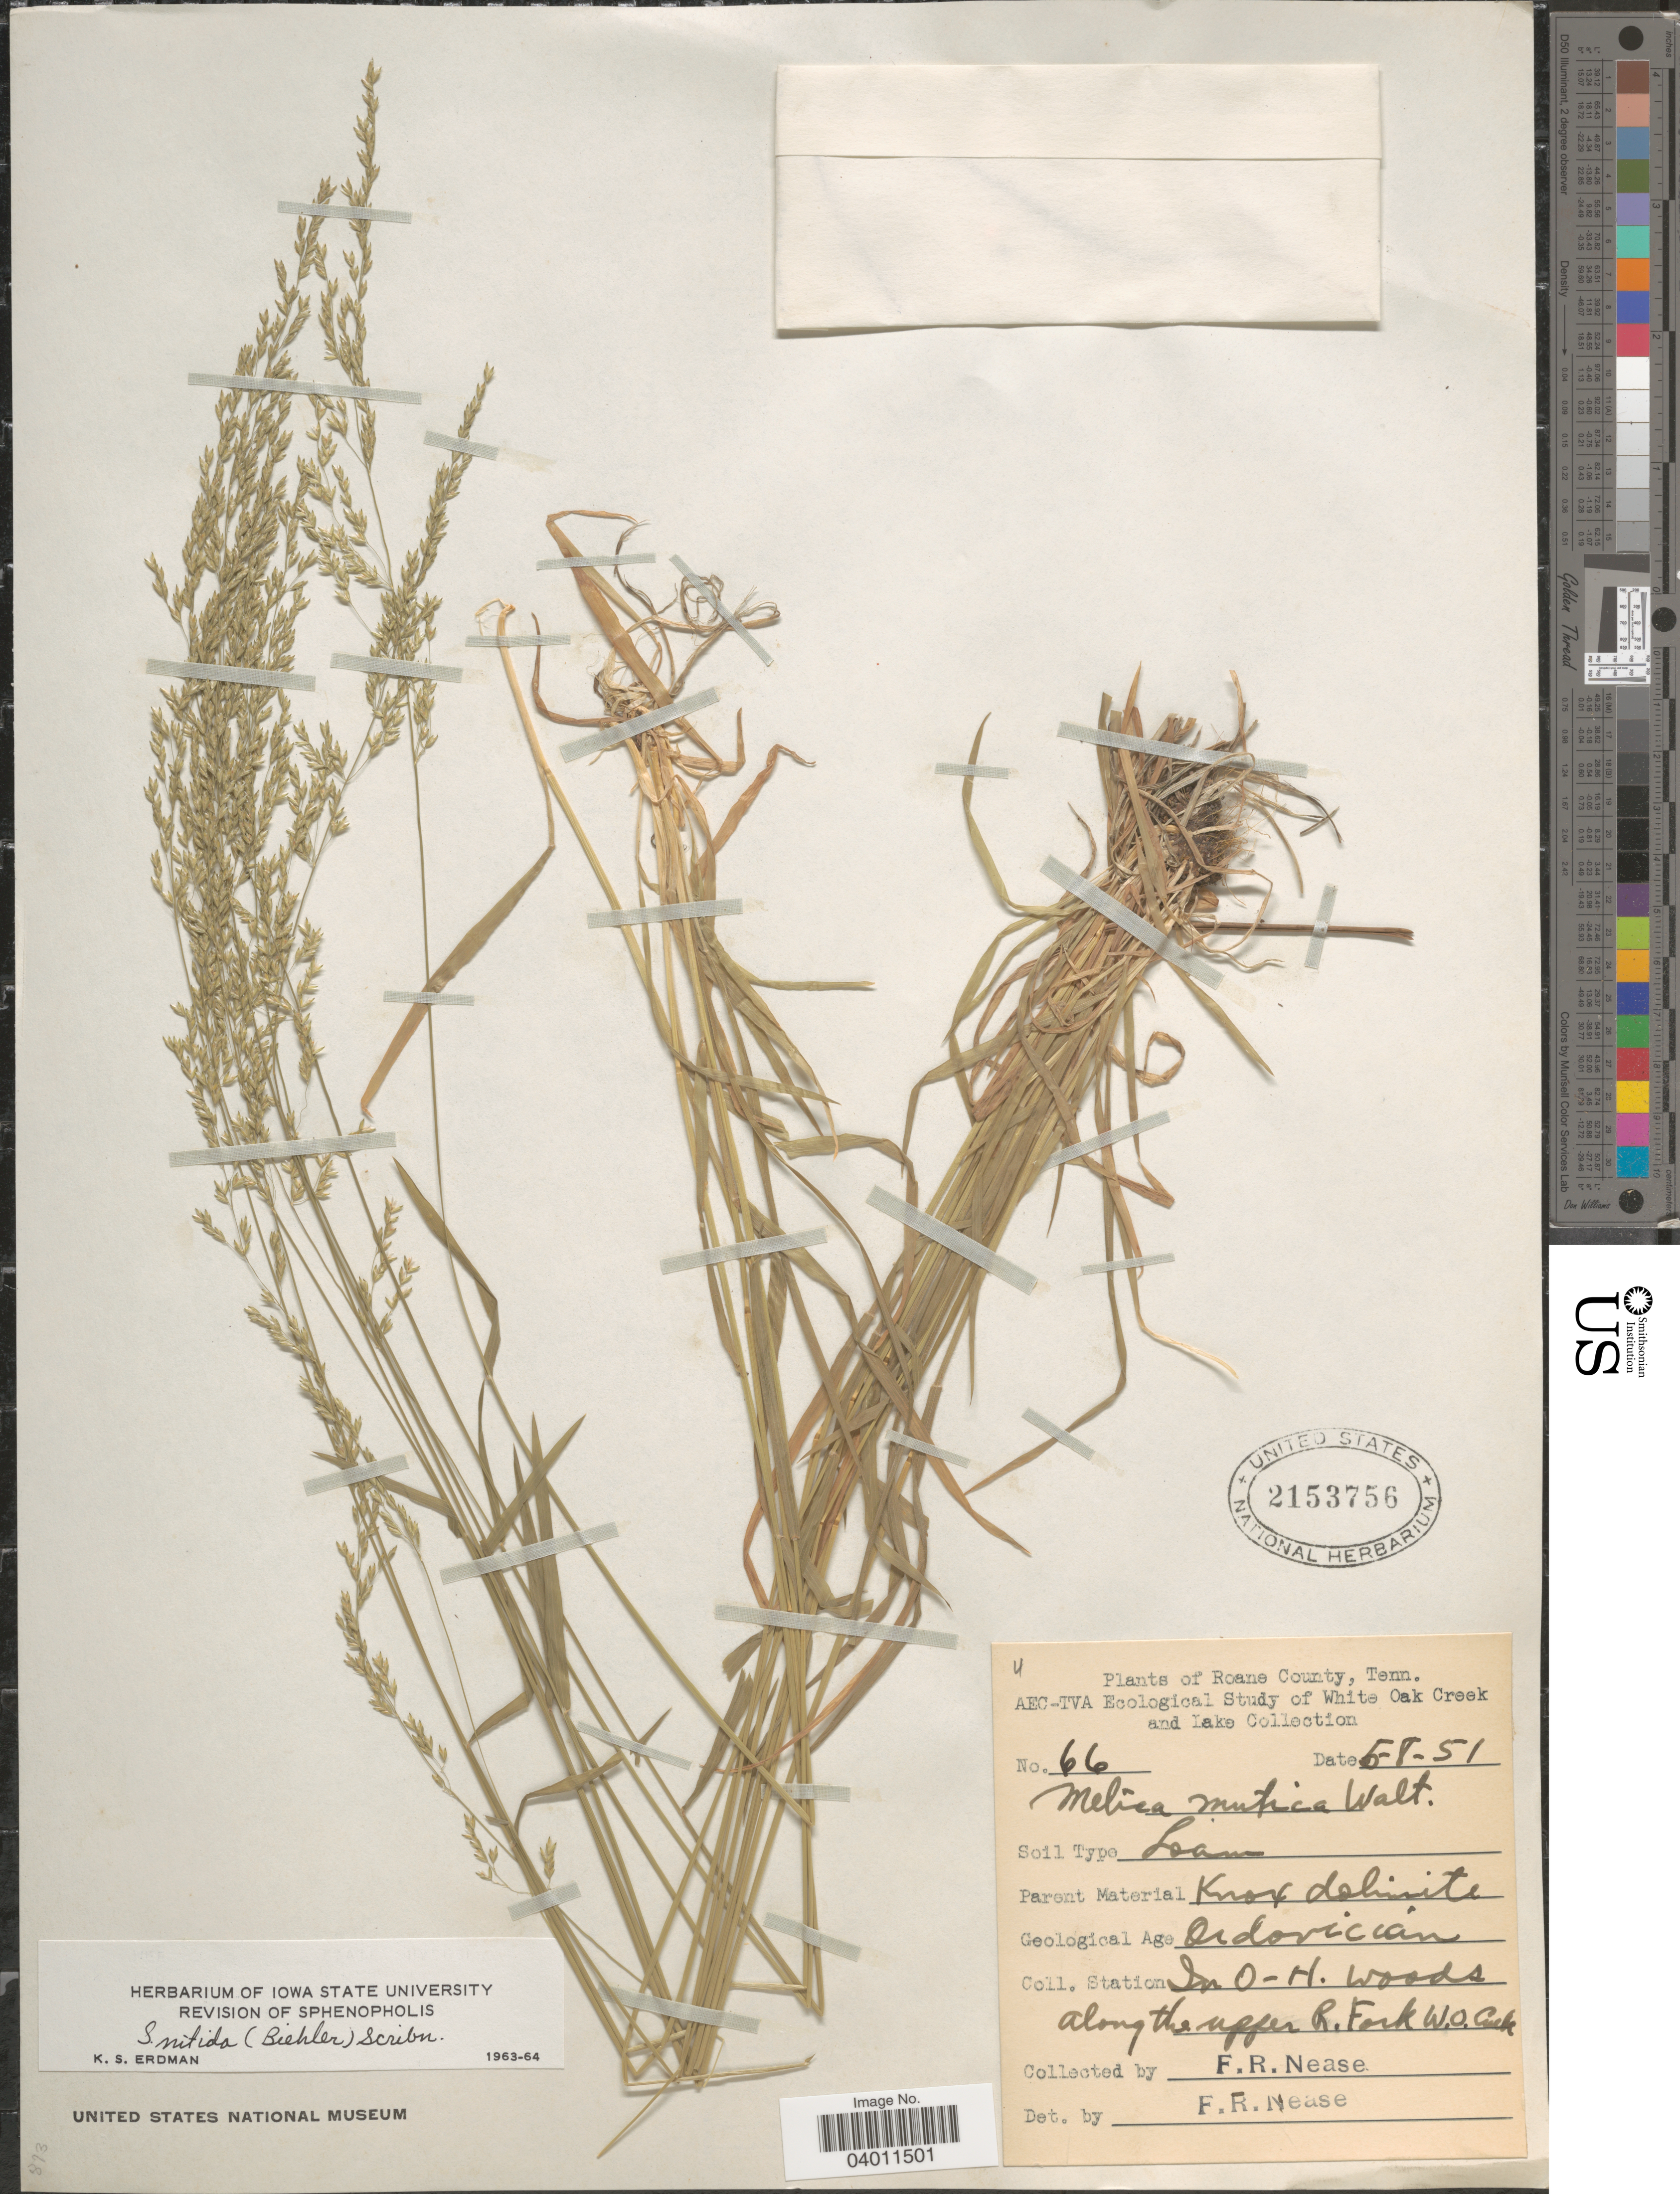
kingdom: Plantae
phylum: Tracheophyta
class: Liliopsida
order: Poales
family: Poaceae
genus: Sphenopholis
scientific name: Sphenopholis nitida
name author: (Biehler) Scribn.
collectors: F. Nease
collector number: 66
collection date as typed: Transcribed d/m/y: 8/5/51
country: United States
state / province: Tennessee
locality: Roane County. Coll. Station In O-H. Woods along the upper R. Fork W.O. Creek.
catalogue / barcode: US 2153756